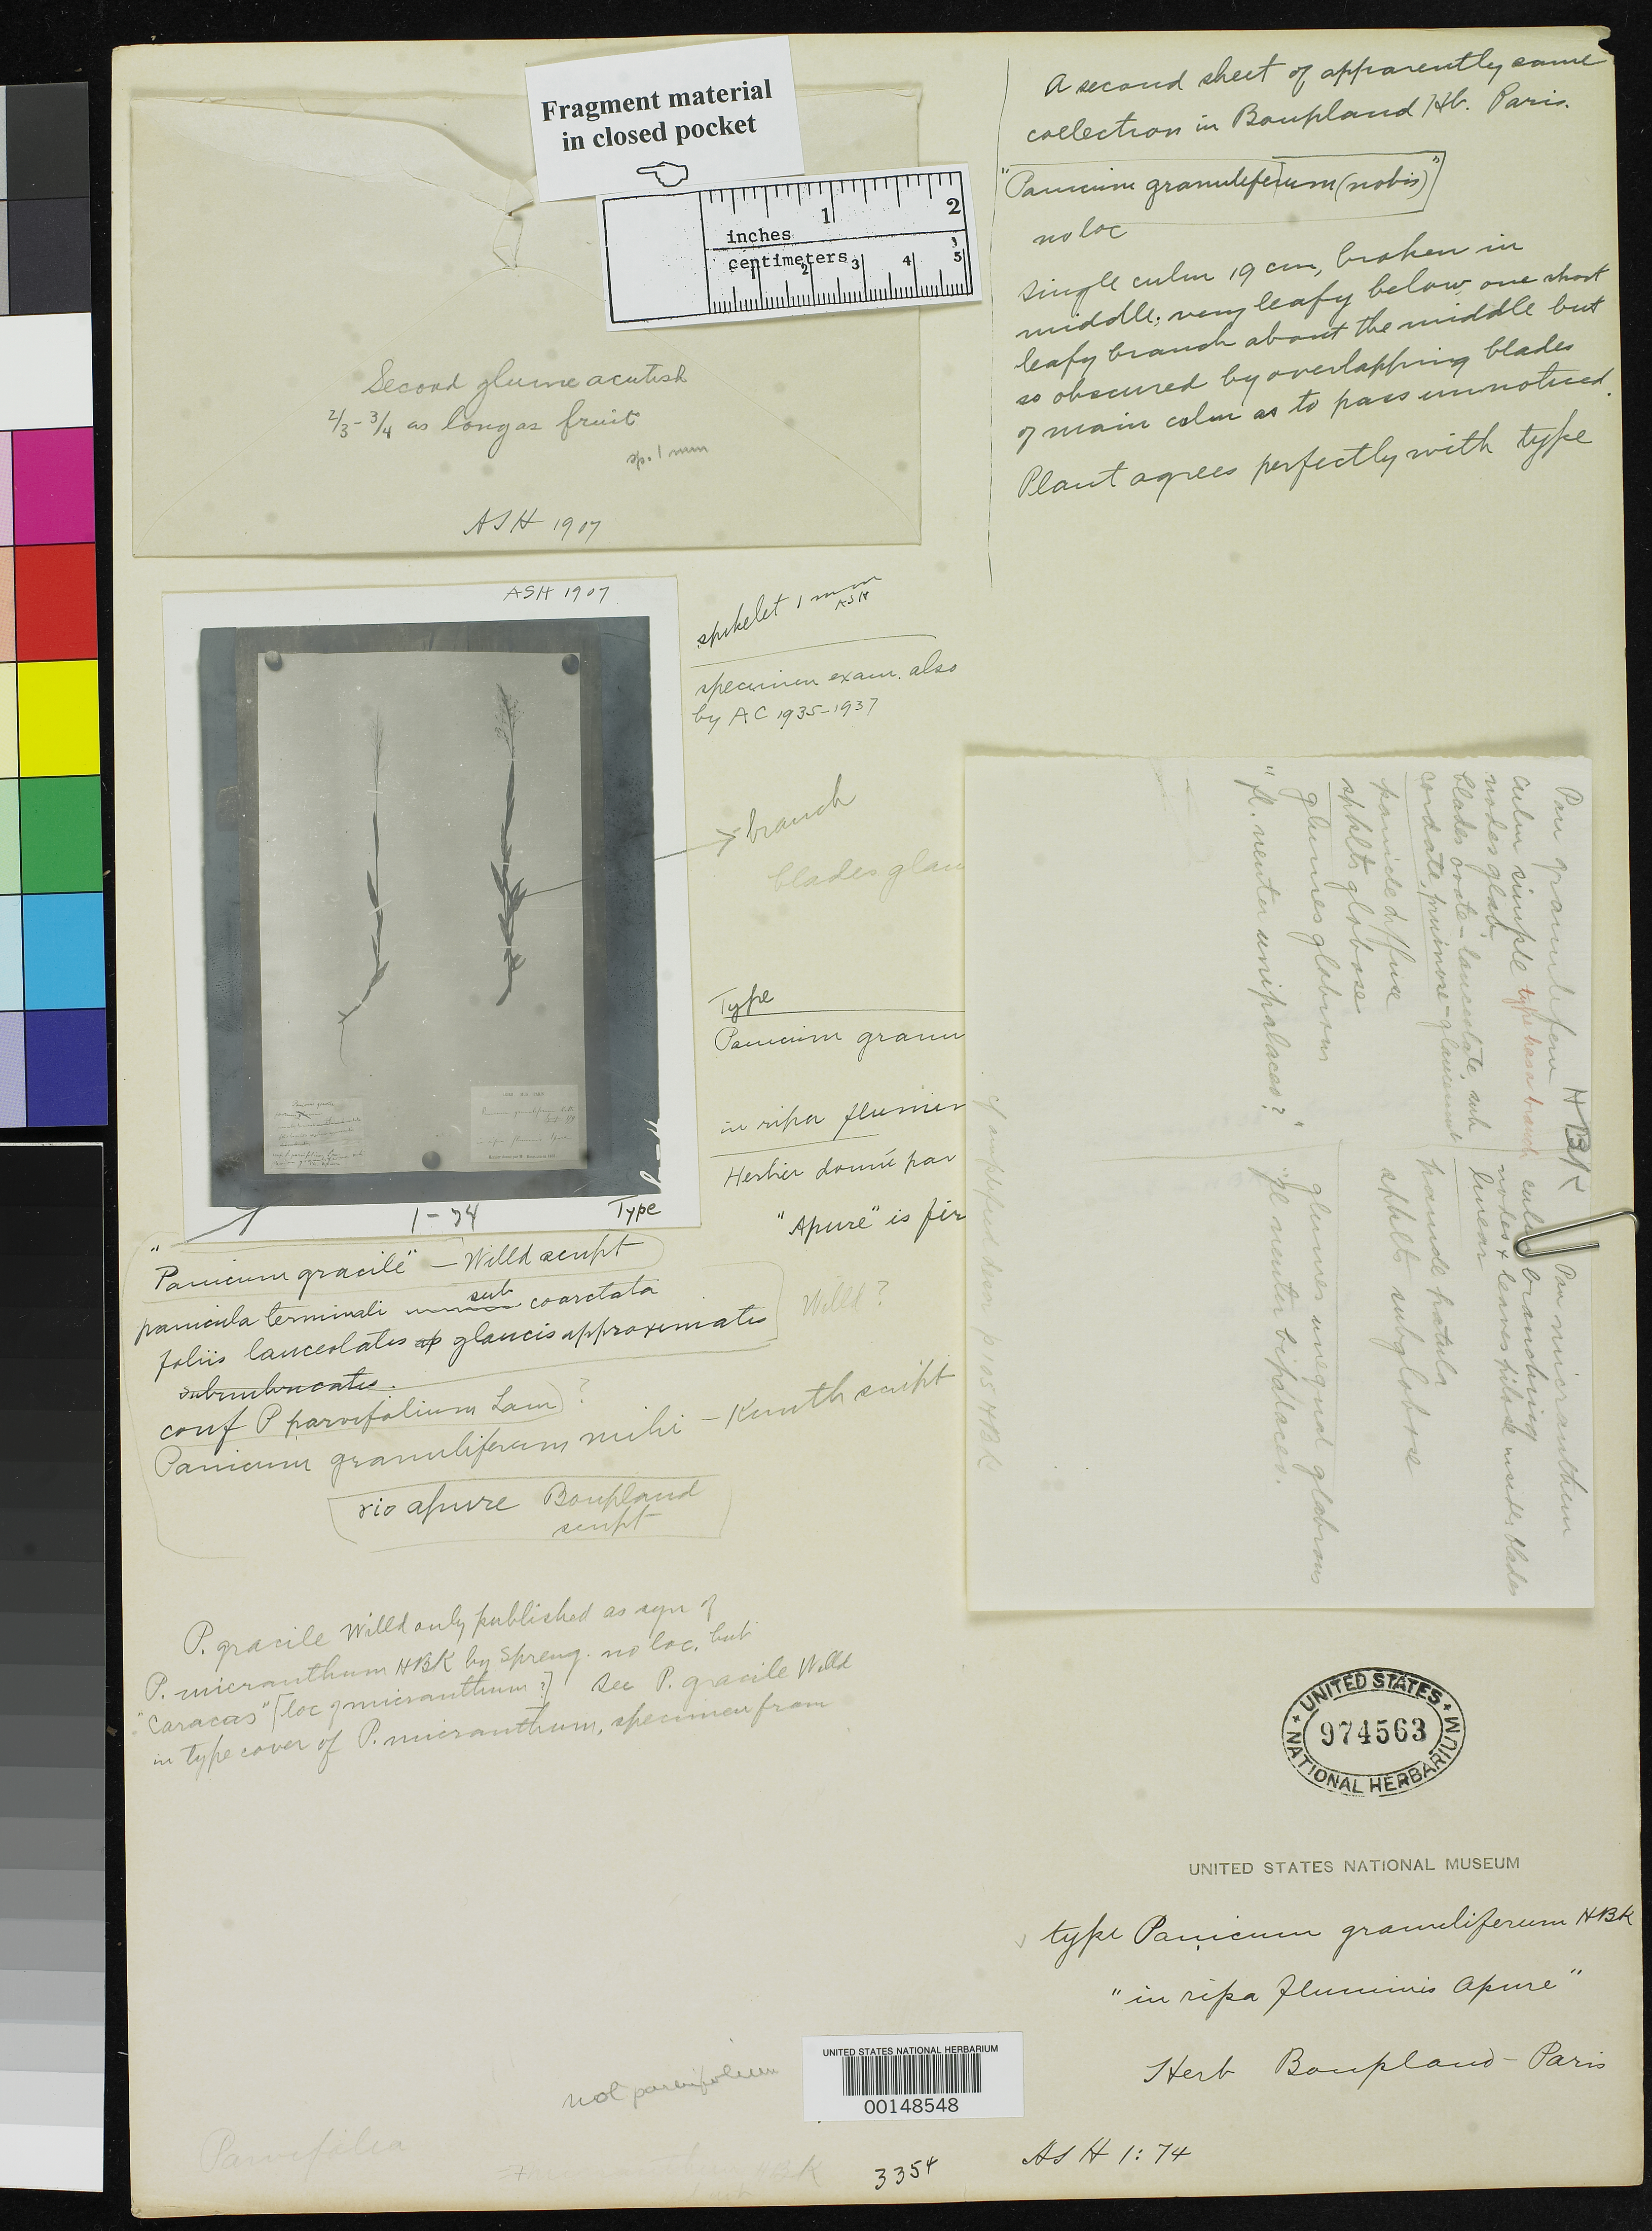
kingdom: Plantae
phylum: Tracheophyta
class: Liliopsida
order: Poales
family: Poaceae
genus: Panicum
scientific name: Panicum granuliferum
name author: Kunth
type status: Type Fragment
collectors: F. W. Humboldt & A. J. A. Bonpland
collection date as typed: Apr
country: Venezuela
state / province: Apure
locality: Atabapo and Tuamini, Rio Apure.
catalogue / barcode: US 974563